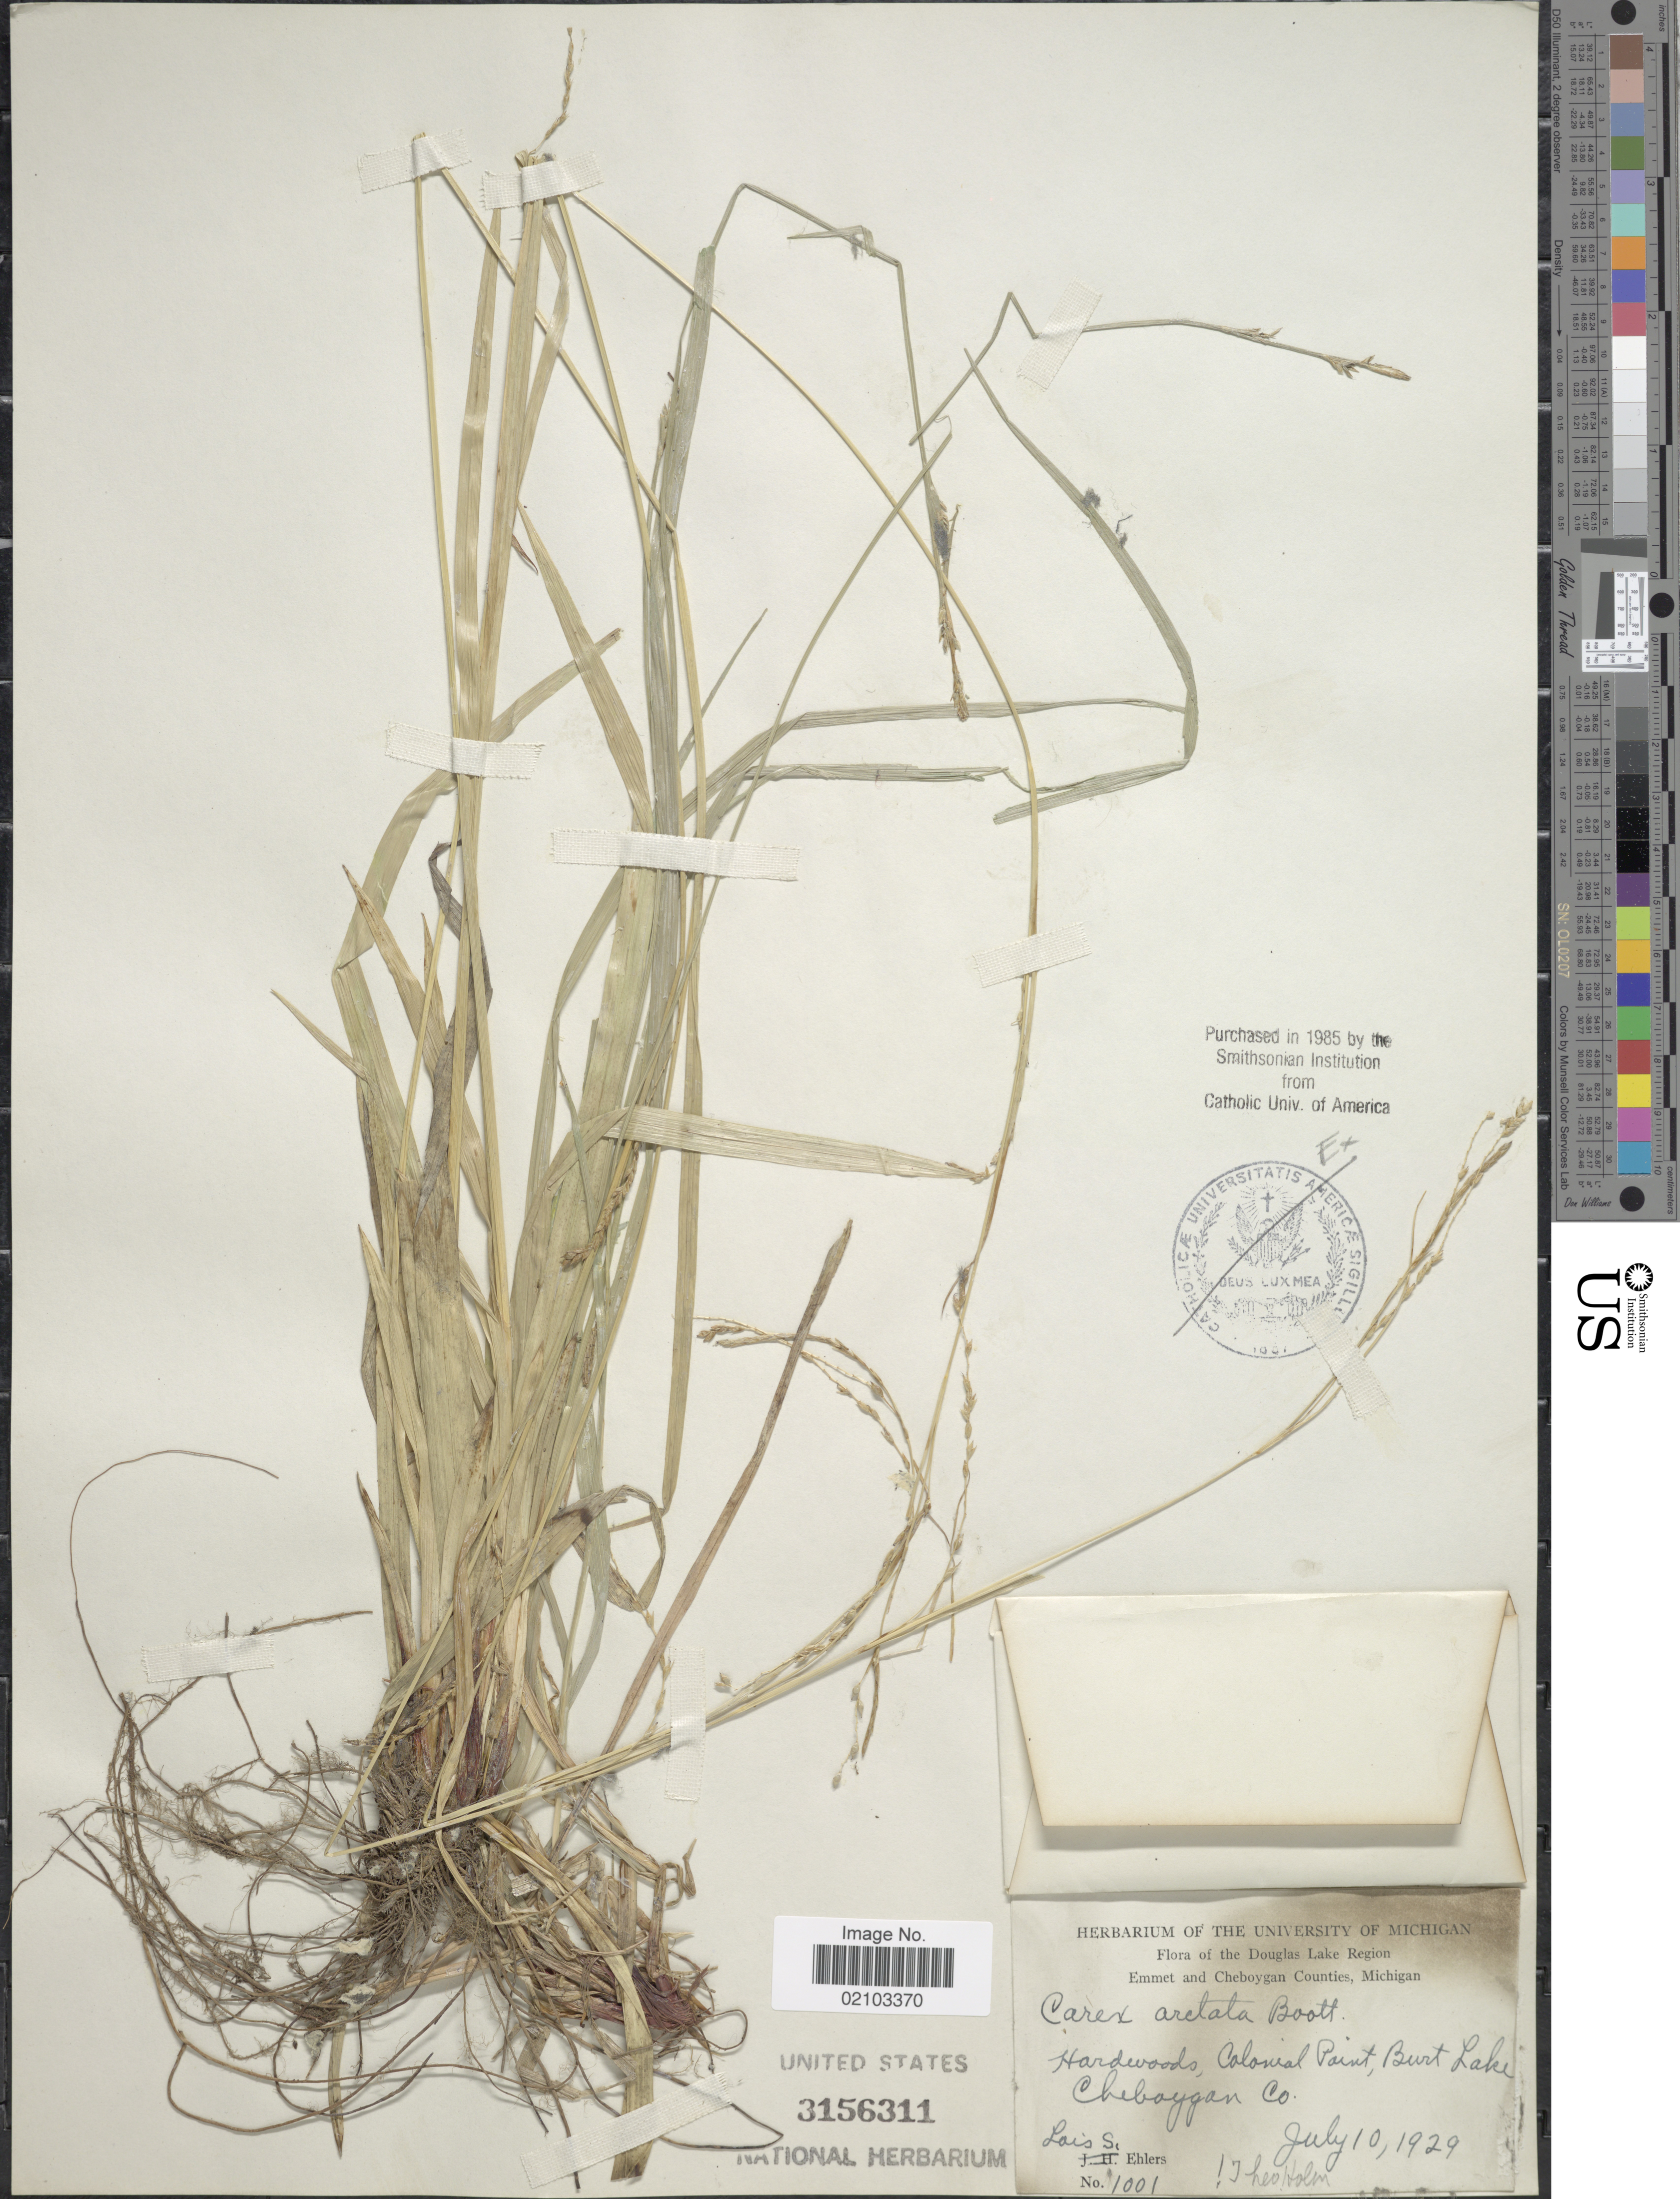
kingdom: Plantae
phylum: Tracheophyta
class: Liliopsida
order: Poales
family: Cyperaceae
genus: Carex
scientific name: Carex arctata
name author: Boott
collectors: L. Ehlers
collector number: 1001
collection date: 1929-07-10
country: United States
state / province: Michigan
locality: Douglas Lake Region. Emmet and Cheboygan Counties. Hardwoods, Colonial Point, Burt Lake. Cheboygan Co.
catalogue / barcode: US 3156311